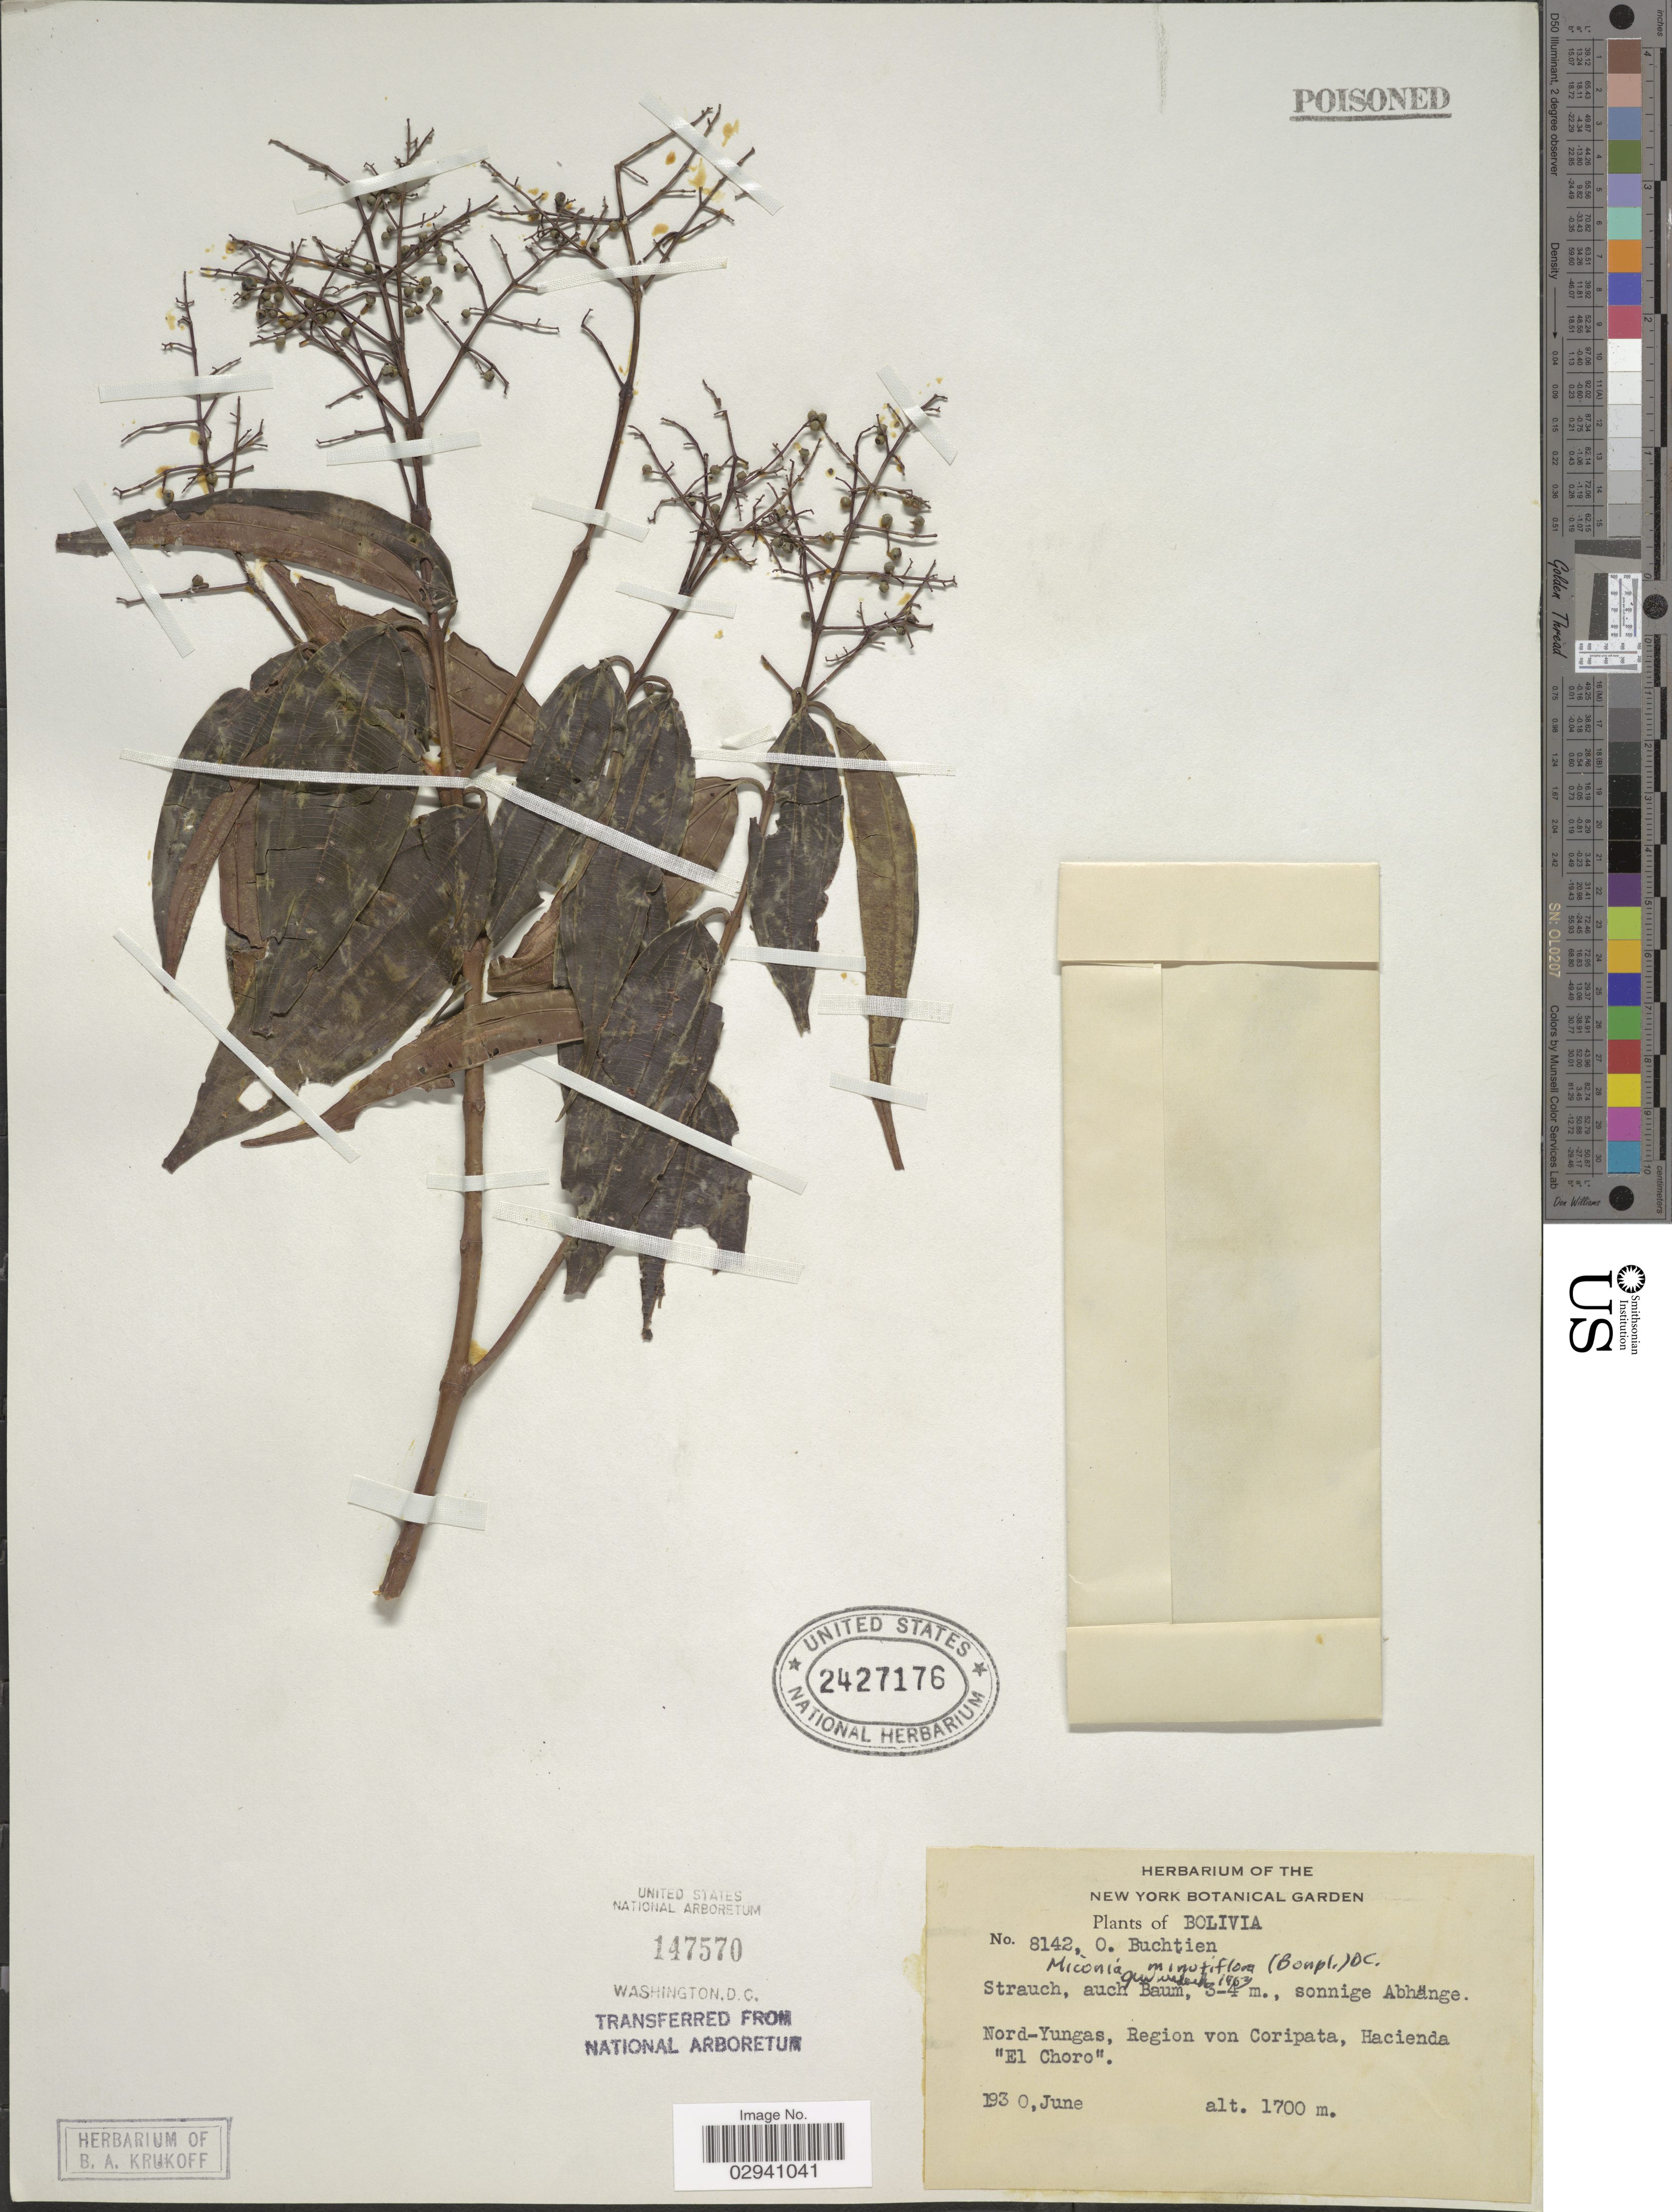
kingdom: Plantae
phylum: Tracheophyta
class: Magnoliopsida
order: Myrtales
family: Melastomataceae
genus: Miconia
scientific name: Miconia minutiflora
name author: (Bonpl.) DC.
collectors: O. Buchtien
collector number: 8142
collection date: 1930-06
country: Bolivia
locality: Nord-Yungas, Region von Coripata, Hacienda "El Choro".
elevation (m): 1700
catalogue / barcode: US 2427176